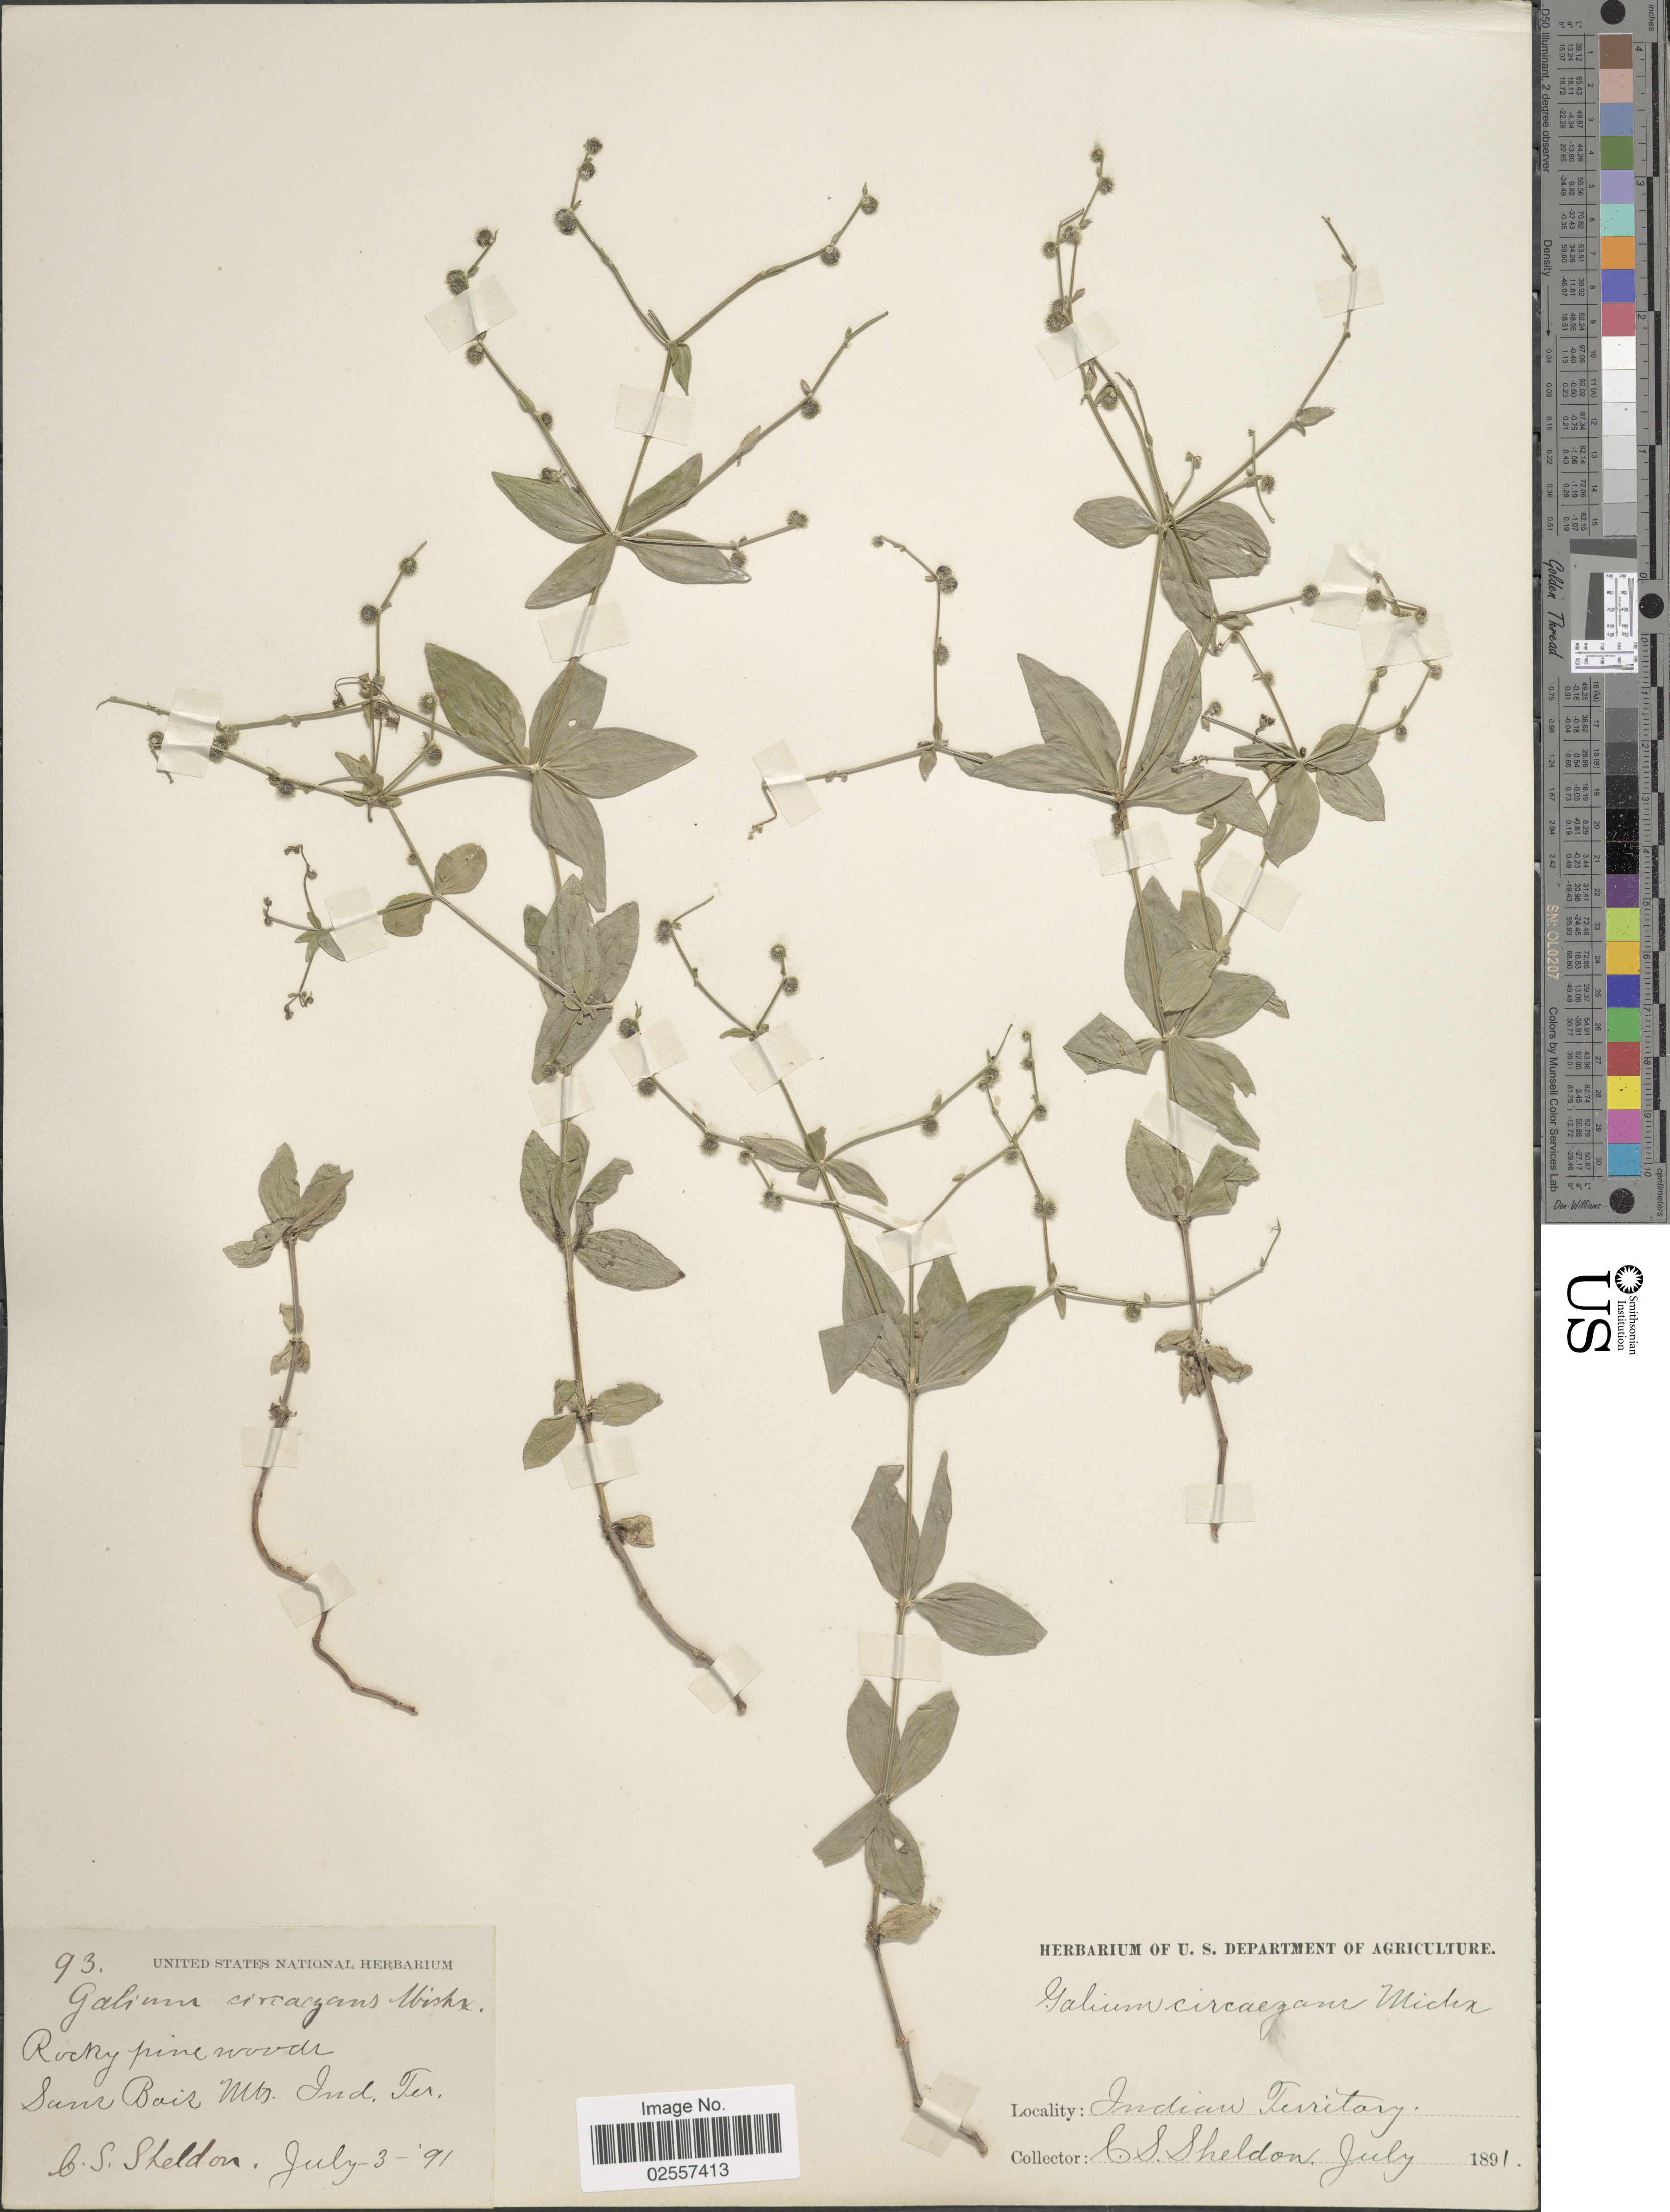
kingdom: Plantae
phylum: Tracheophyta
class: Magnoliopsida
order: Gentianales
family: Rubiaceae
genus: Galium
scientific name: Galium circaezans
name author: Michx.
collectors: C. S. Sheldon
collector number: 93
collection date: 1891-07-03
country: United States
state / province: Oklahoma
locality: Sans Bois Mts. Indian Territory.